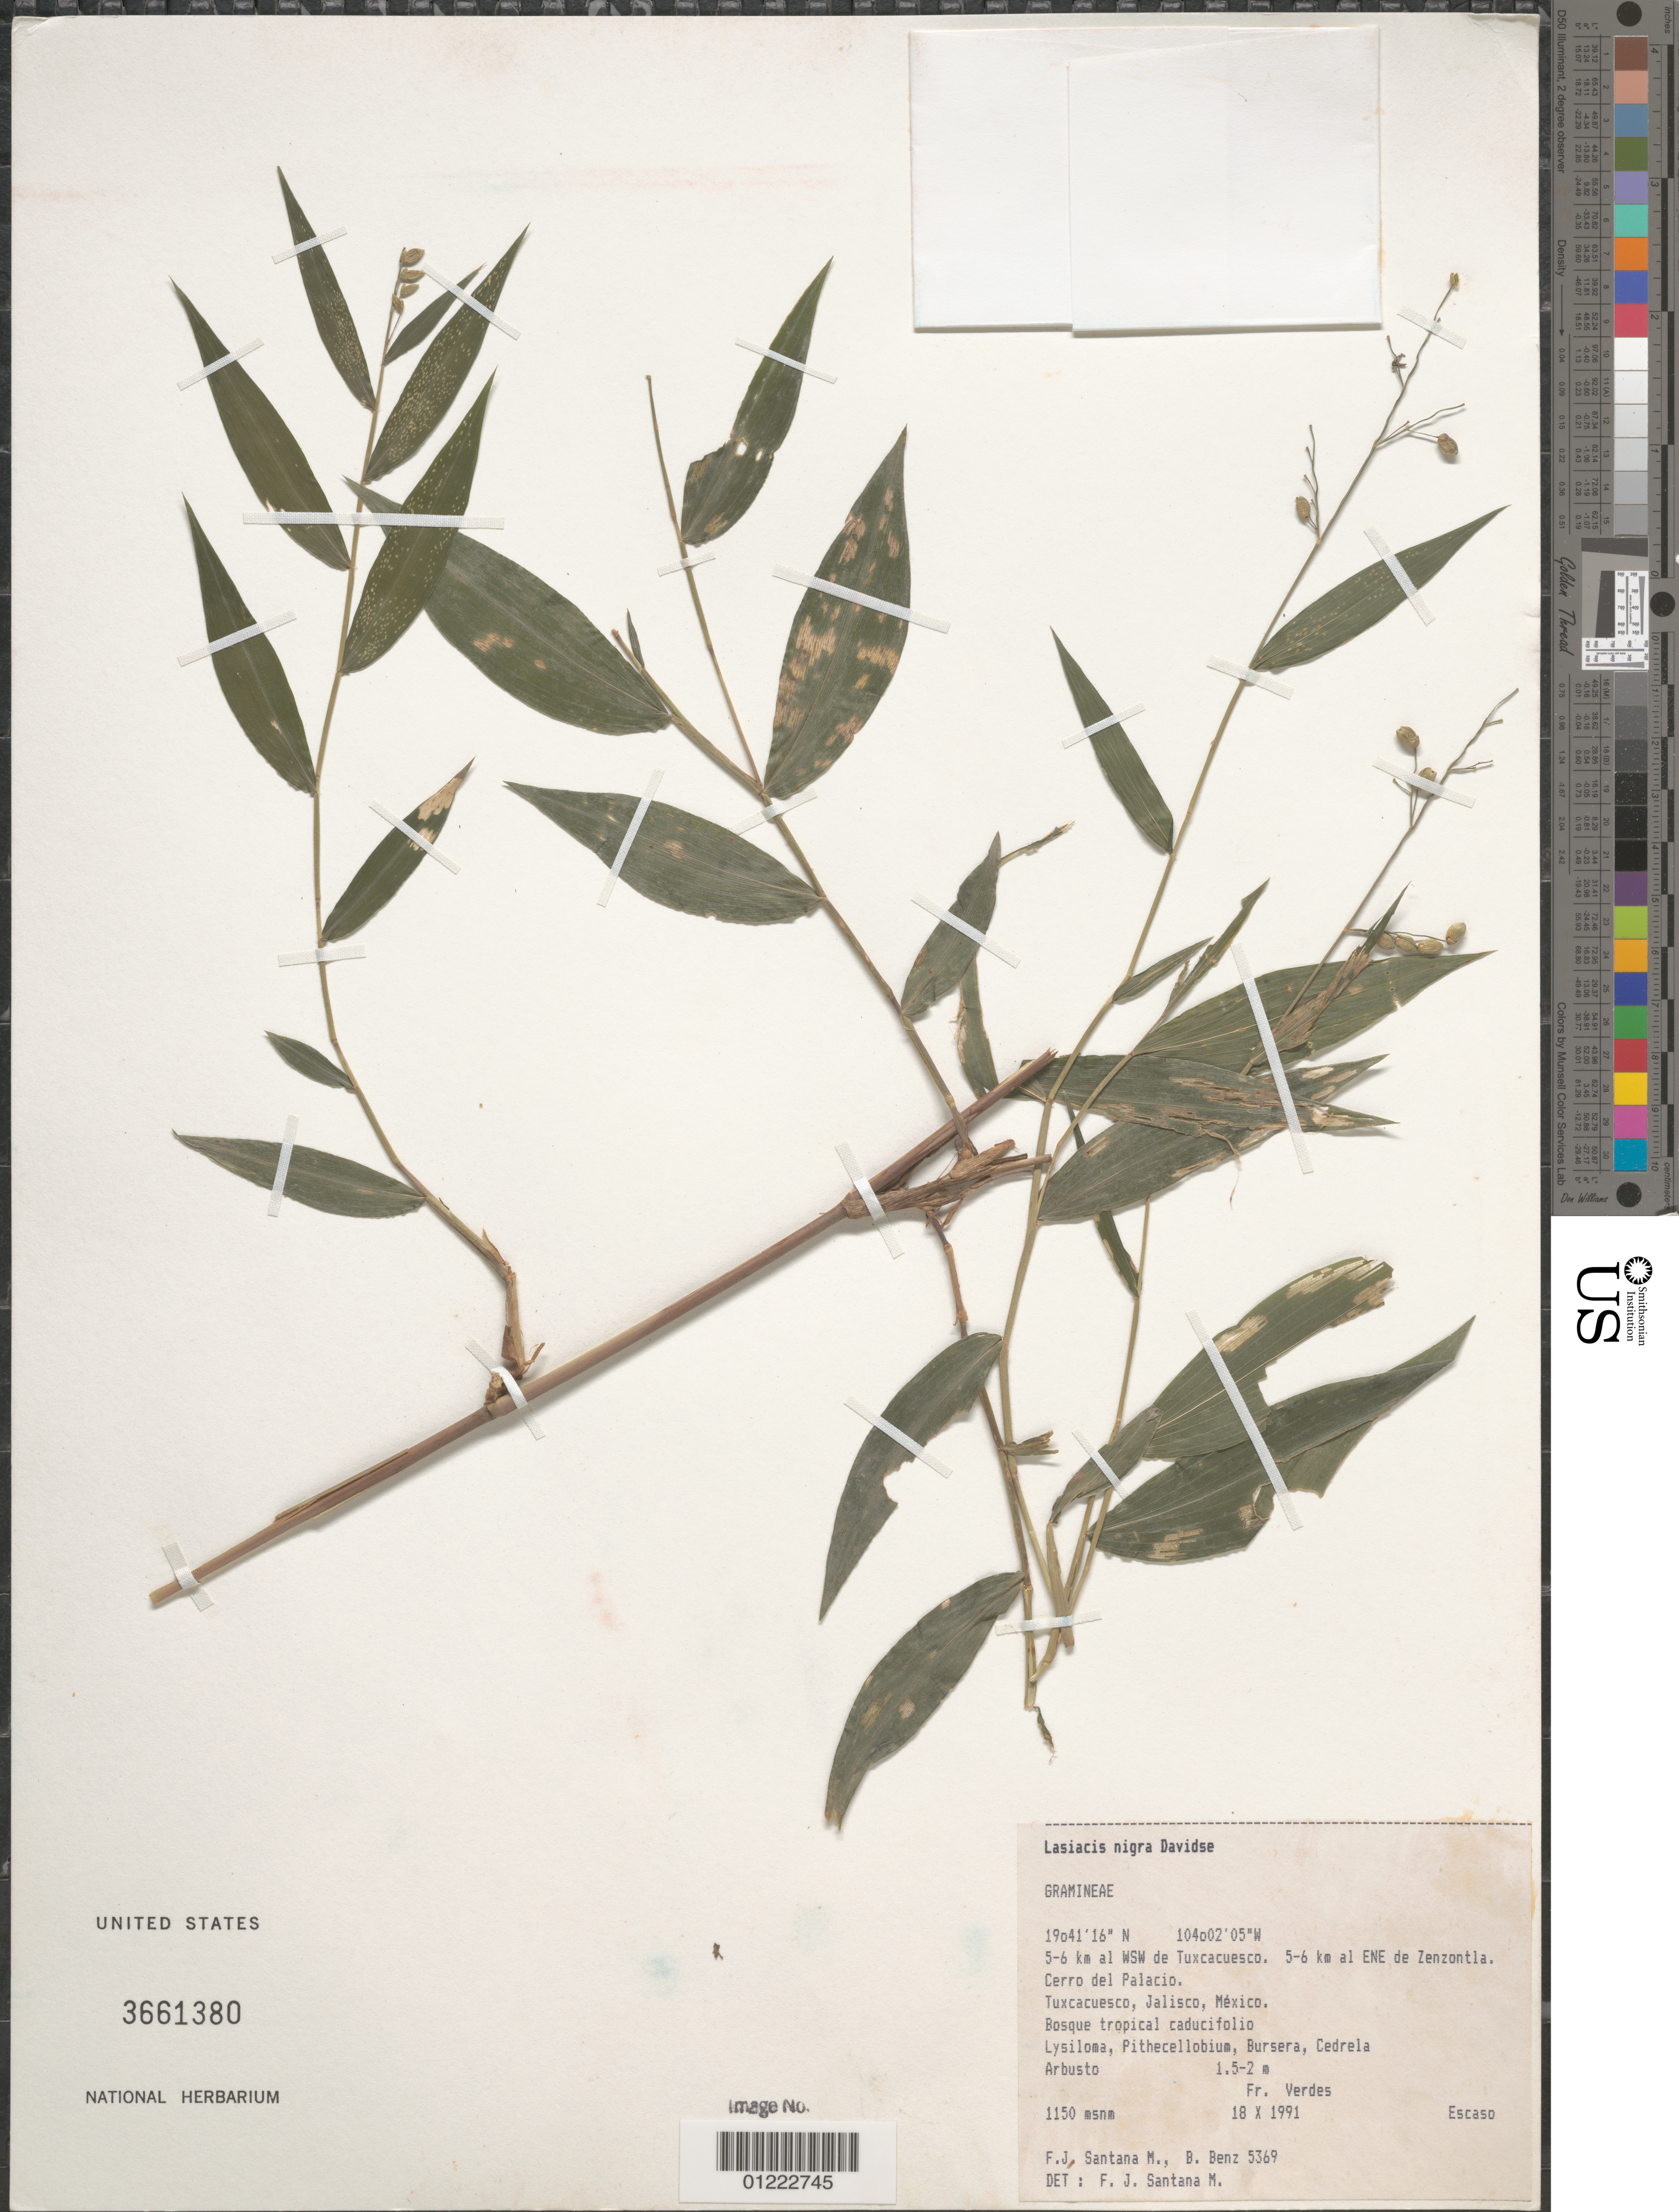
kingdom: Plantae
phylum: Tracheophyta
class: Liliopsida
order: Poales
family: Poaceae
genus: Lasiacis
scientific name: Lasiacis nigra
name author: Davidse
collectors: F. J. Santana M. & B. Benz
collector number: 5369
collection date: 1991-10-18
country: Mexico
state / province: Jalisco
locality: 5-6 km al WSW de Tuxcacuesco. 5-6 km al ENE de Zenzontla. Cerro del Palacio.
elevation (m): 1150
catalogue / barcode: US 3661380